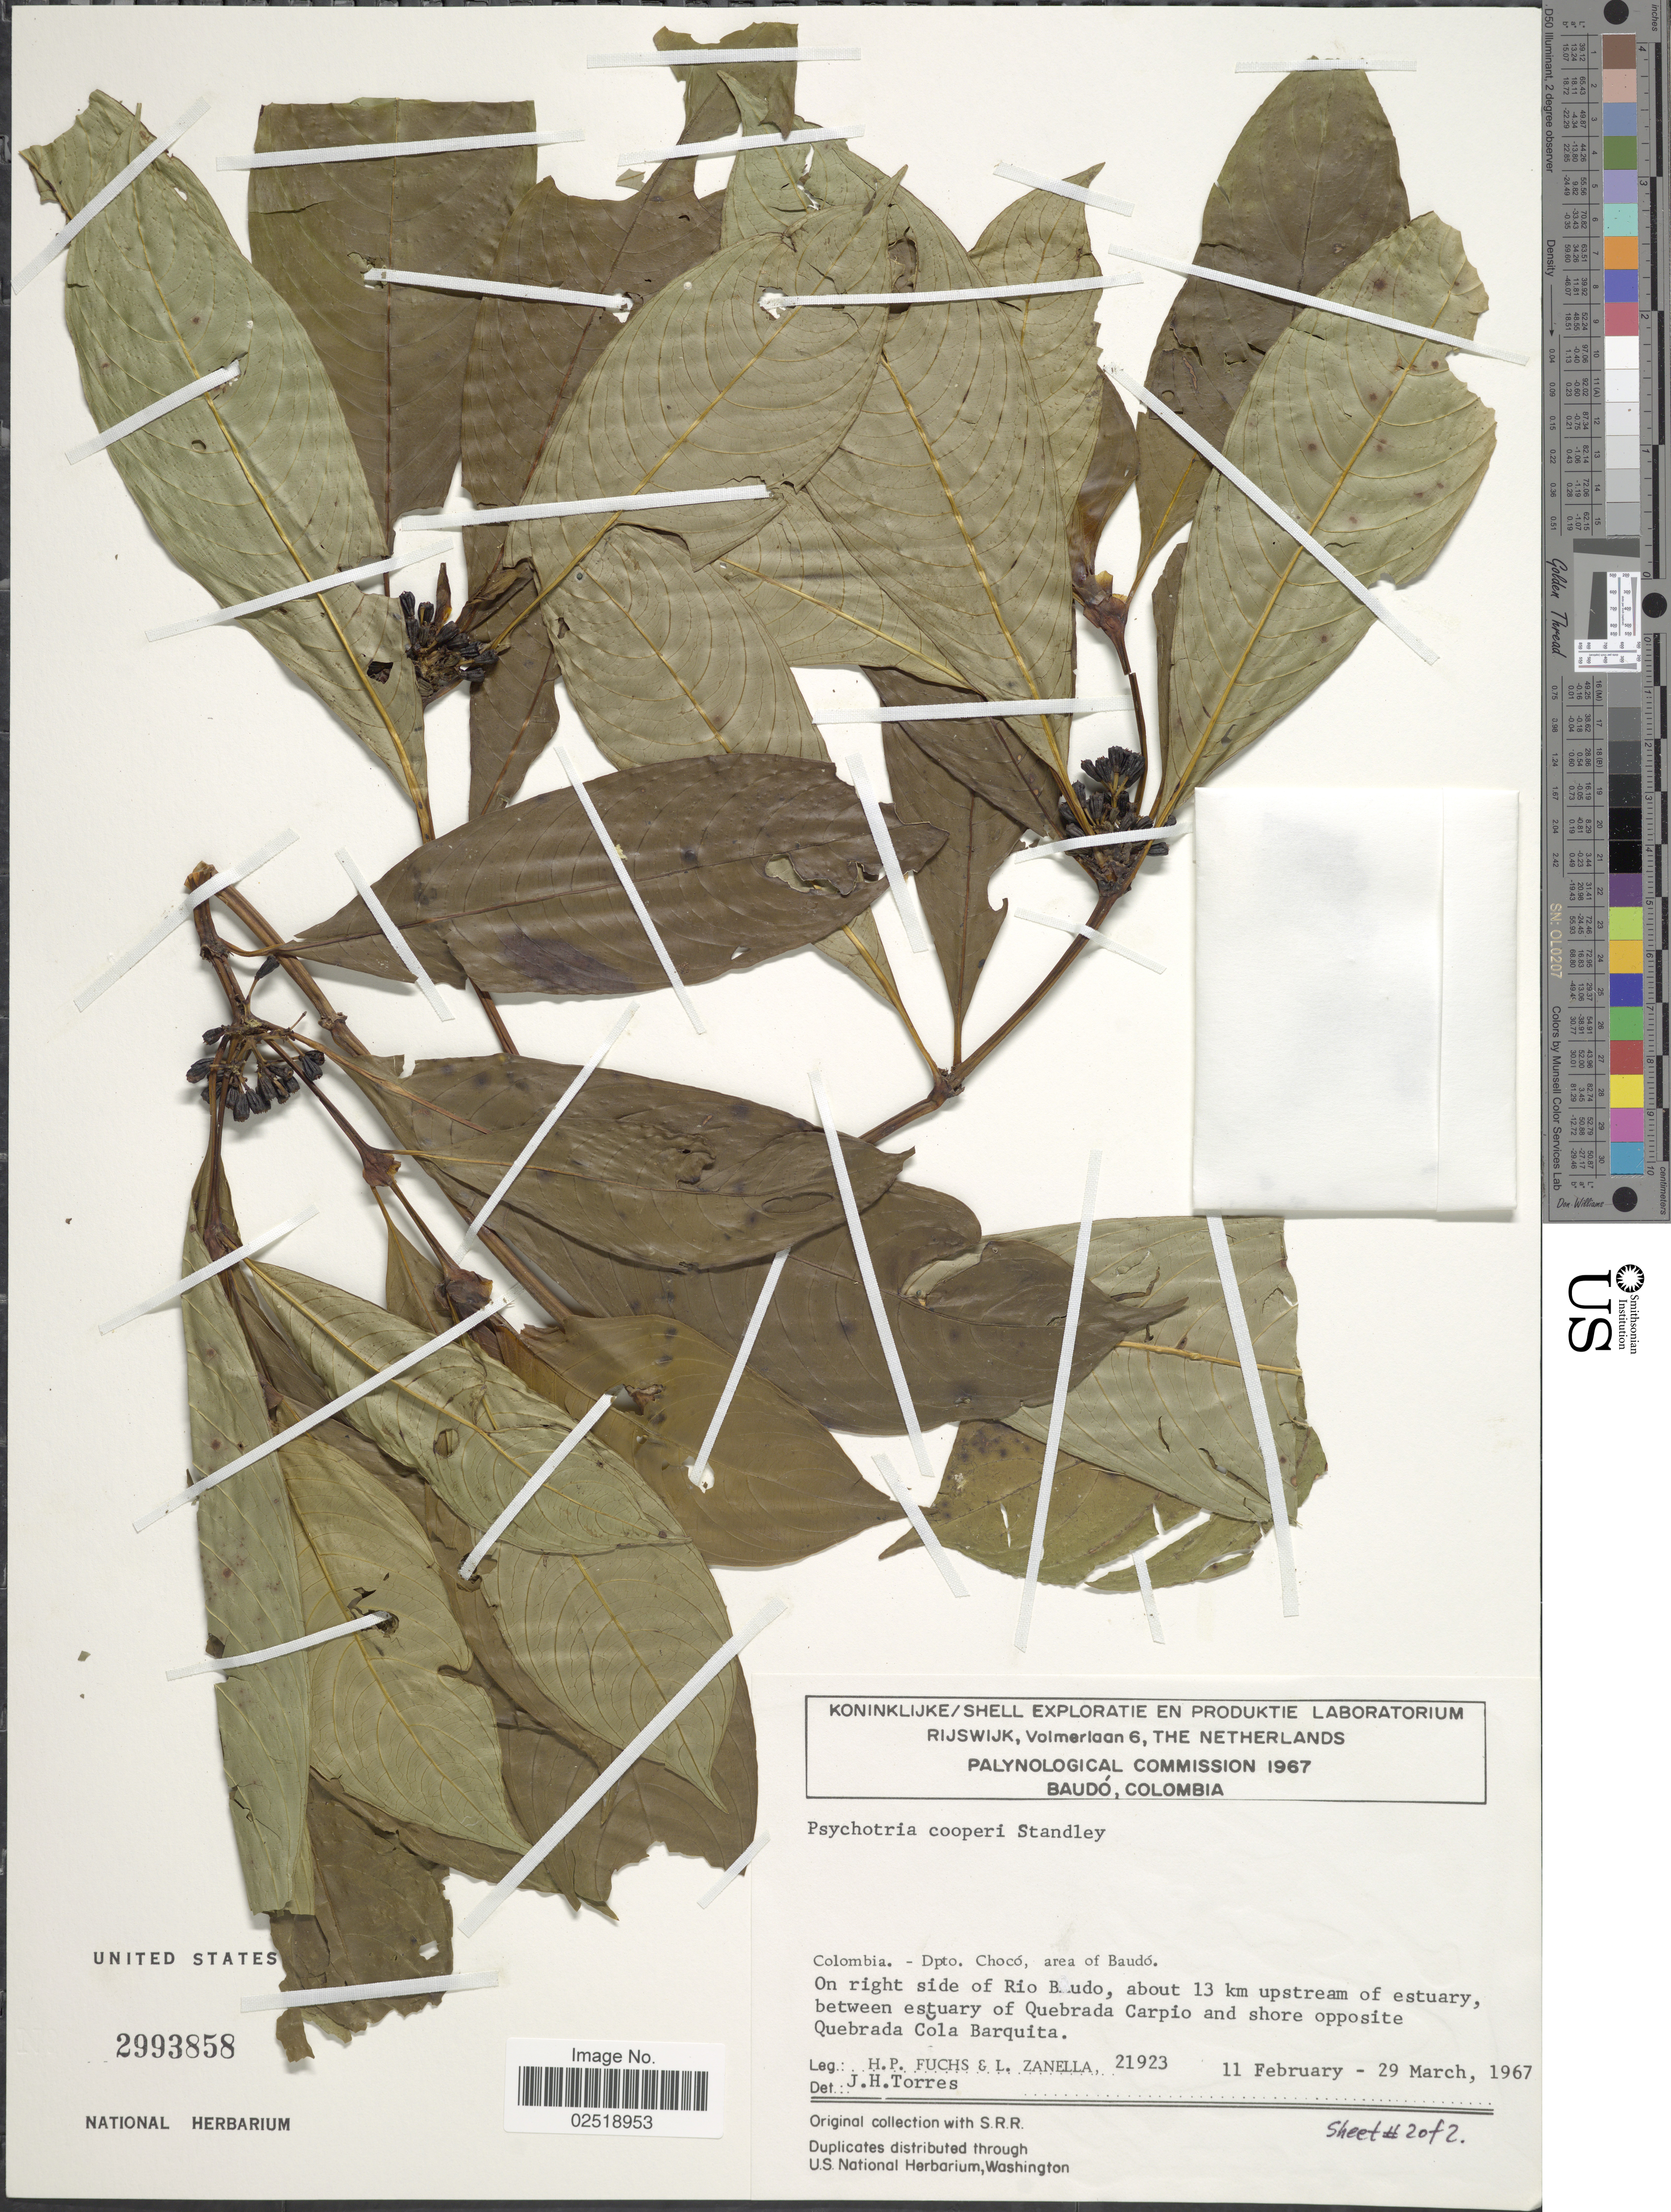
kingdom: Plantae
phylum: Tracheophyta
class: Magnoliopsida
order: Gentianales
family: Rubiaceae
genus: Psychotria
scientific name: Psychotria cooperi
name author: Standl.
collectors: H. P. Fuchs & L. Zanella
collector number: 21923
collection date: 1967-02-11/1967-03-29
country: Colombia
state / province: Chocó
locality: Dpto. Chocó, area of Baudó, On right side of Rio Baudo, about 13 km upstream of estuary, between estuary of Quebrada Carpio and shore opposite Quebrada Cola Barquita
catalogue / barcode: US 2993858